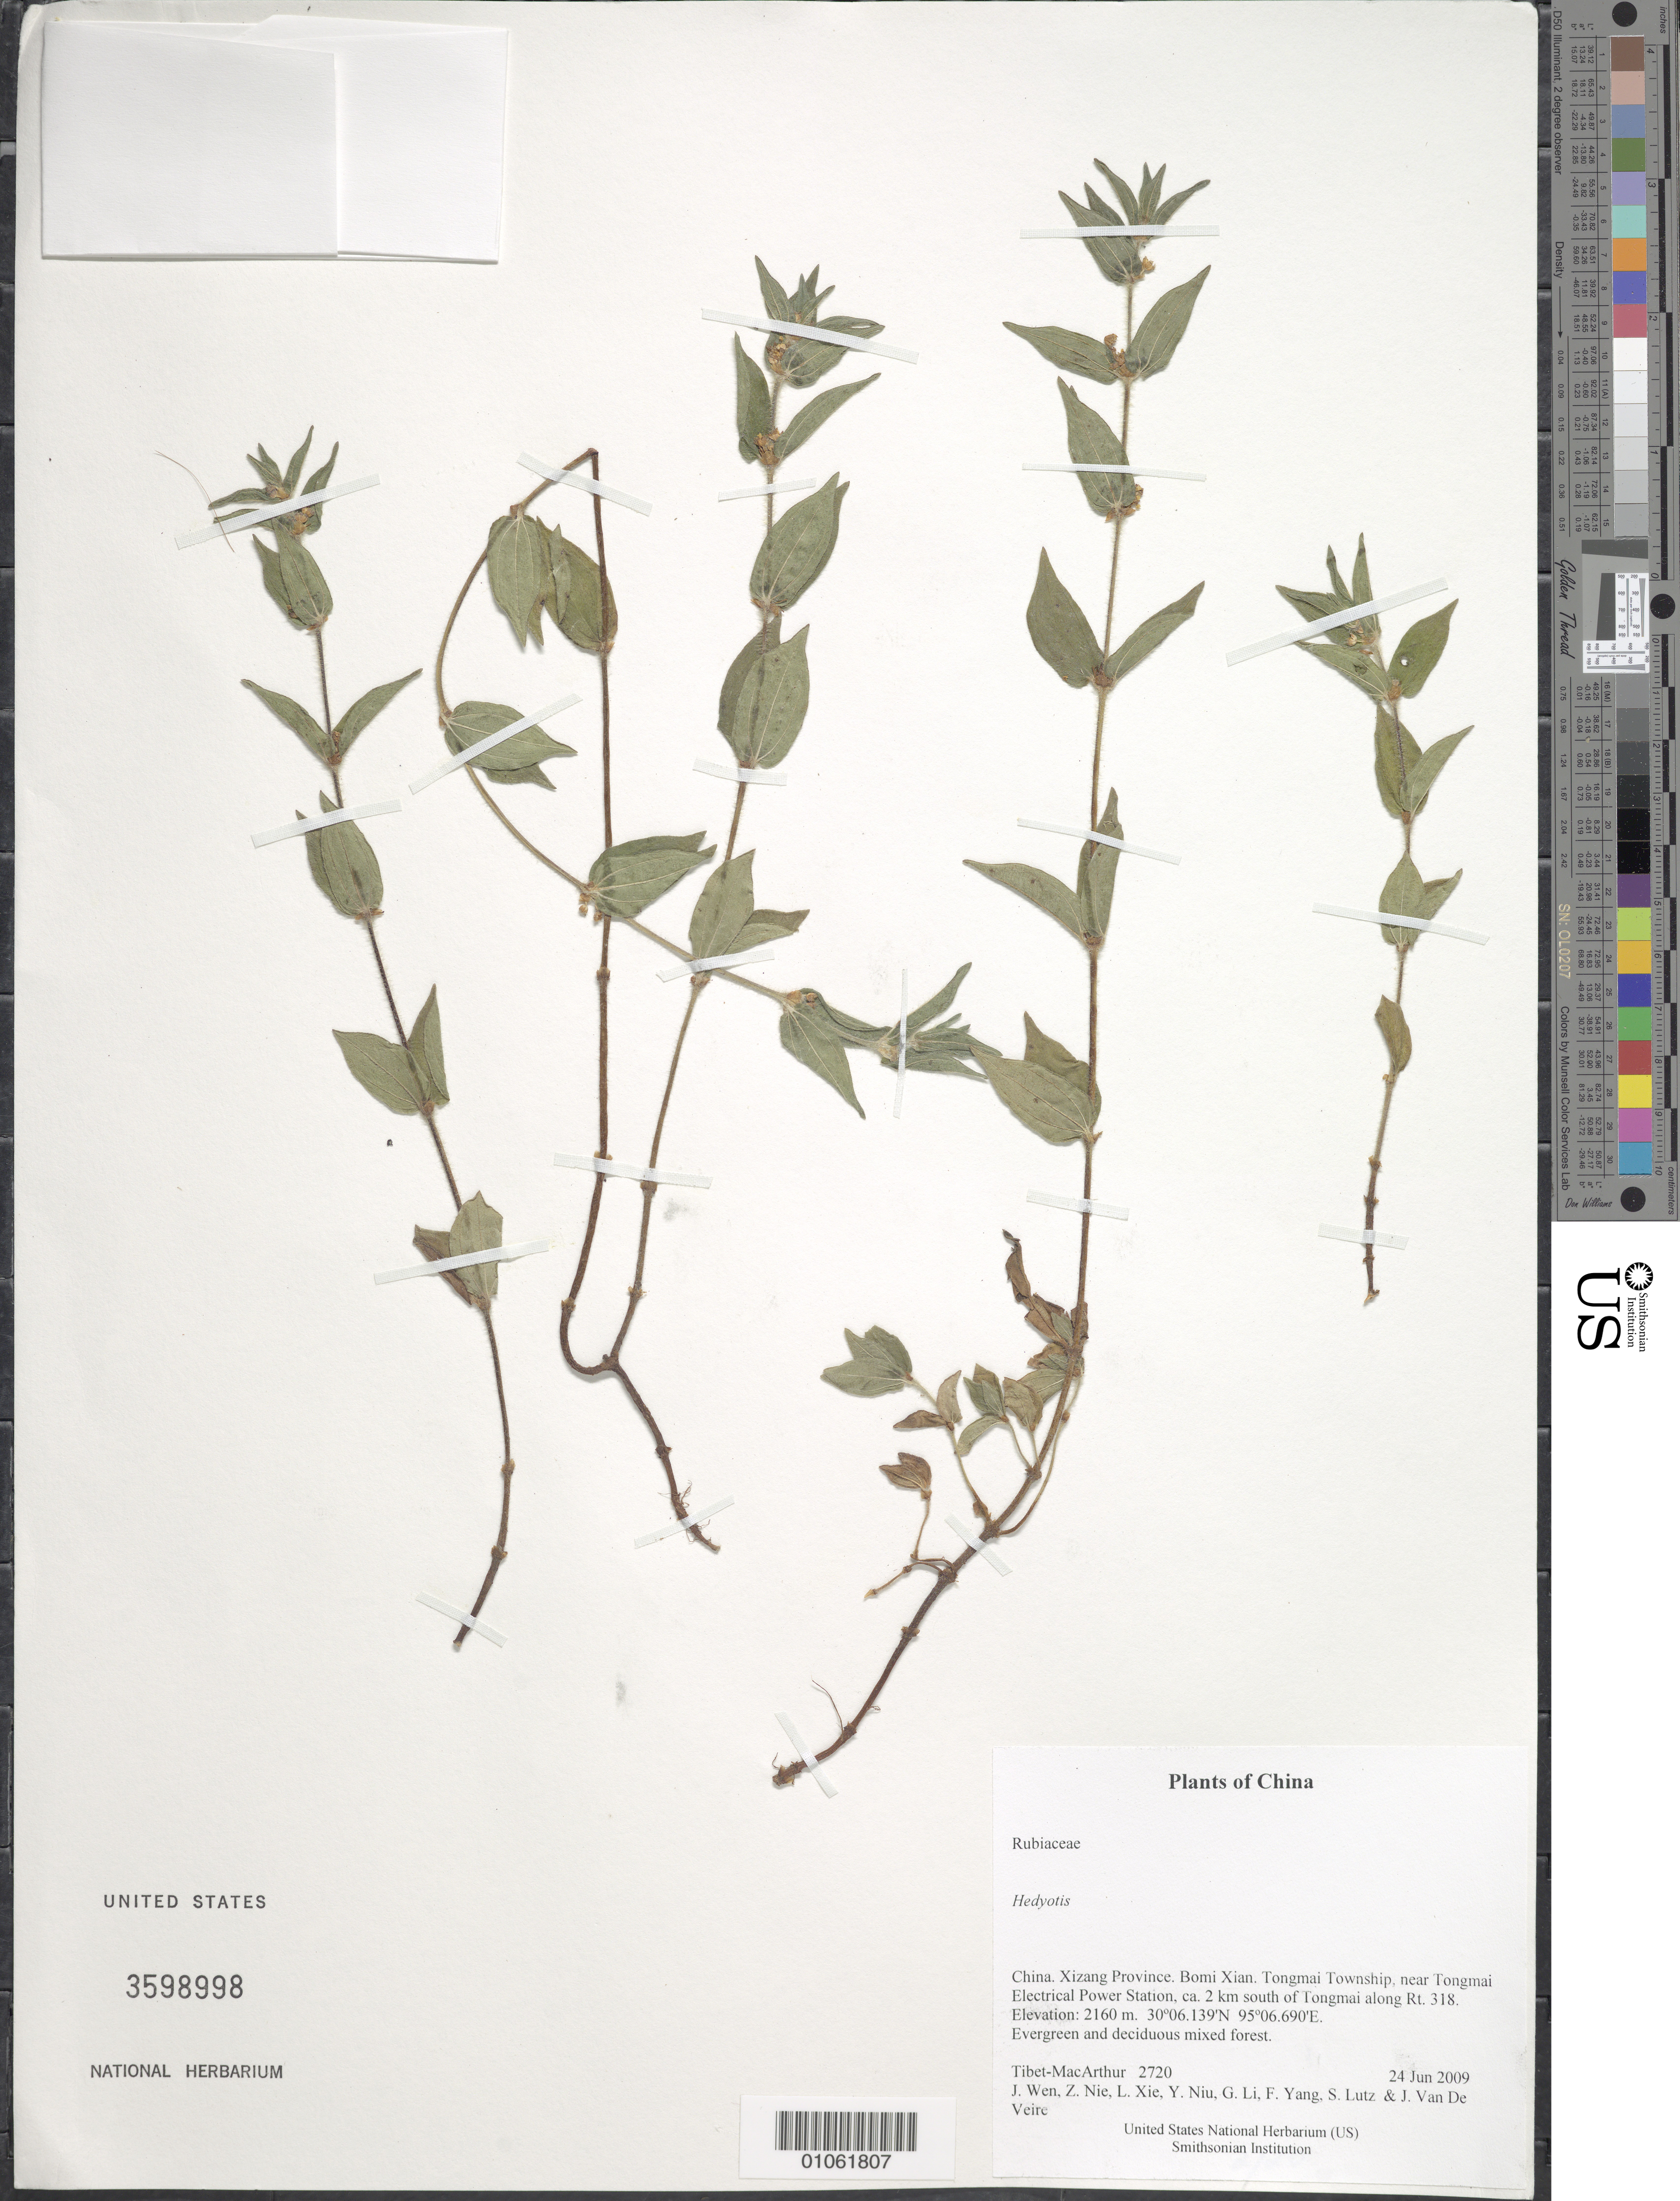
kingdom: Plantae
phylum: Tracheophyta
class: Magnoliopsida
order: Gentianales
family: Rubiaceae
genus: Hedyotis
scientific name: Hedyotis sp.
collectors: Tibet-MacArthur, J. Wen, Z. Nie, L. Xie, Y. Niu, G. Li, F. Yang, S. Lutz & J. Van De Veire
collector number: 2720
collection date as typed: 24 Jun 2009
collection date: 2009-06-24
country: China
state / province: Xizang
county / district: Bomi Xian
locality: Tongmai Township, near Tongmai Electrical Power Station, ca. 2 km south of Tongmai along Rt. 318.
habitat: Evergreen and deciduous mixed forest.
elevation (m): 2160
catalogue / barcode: US 3598998